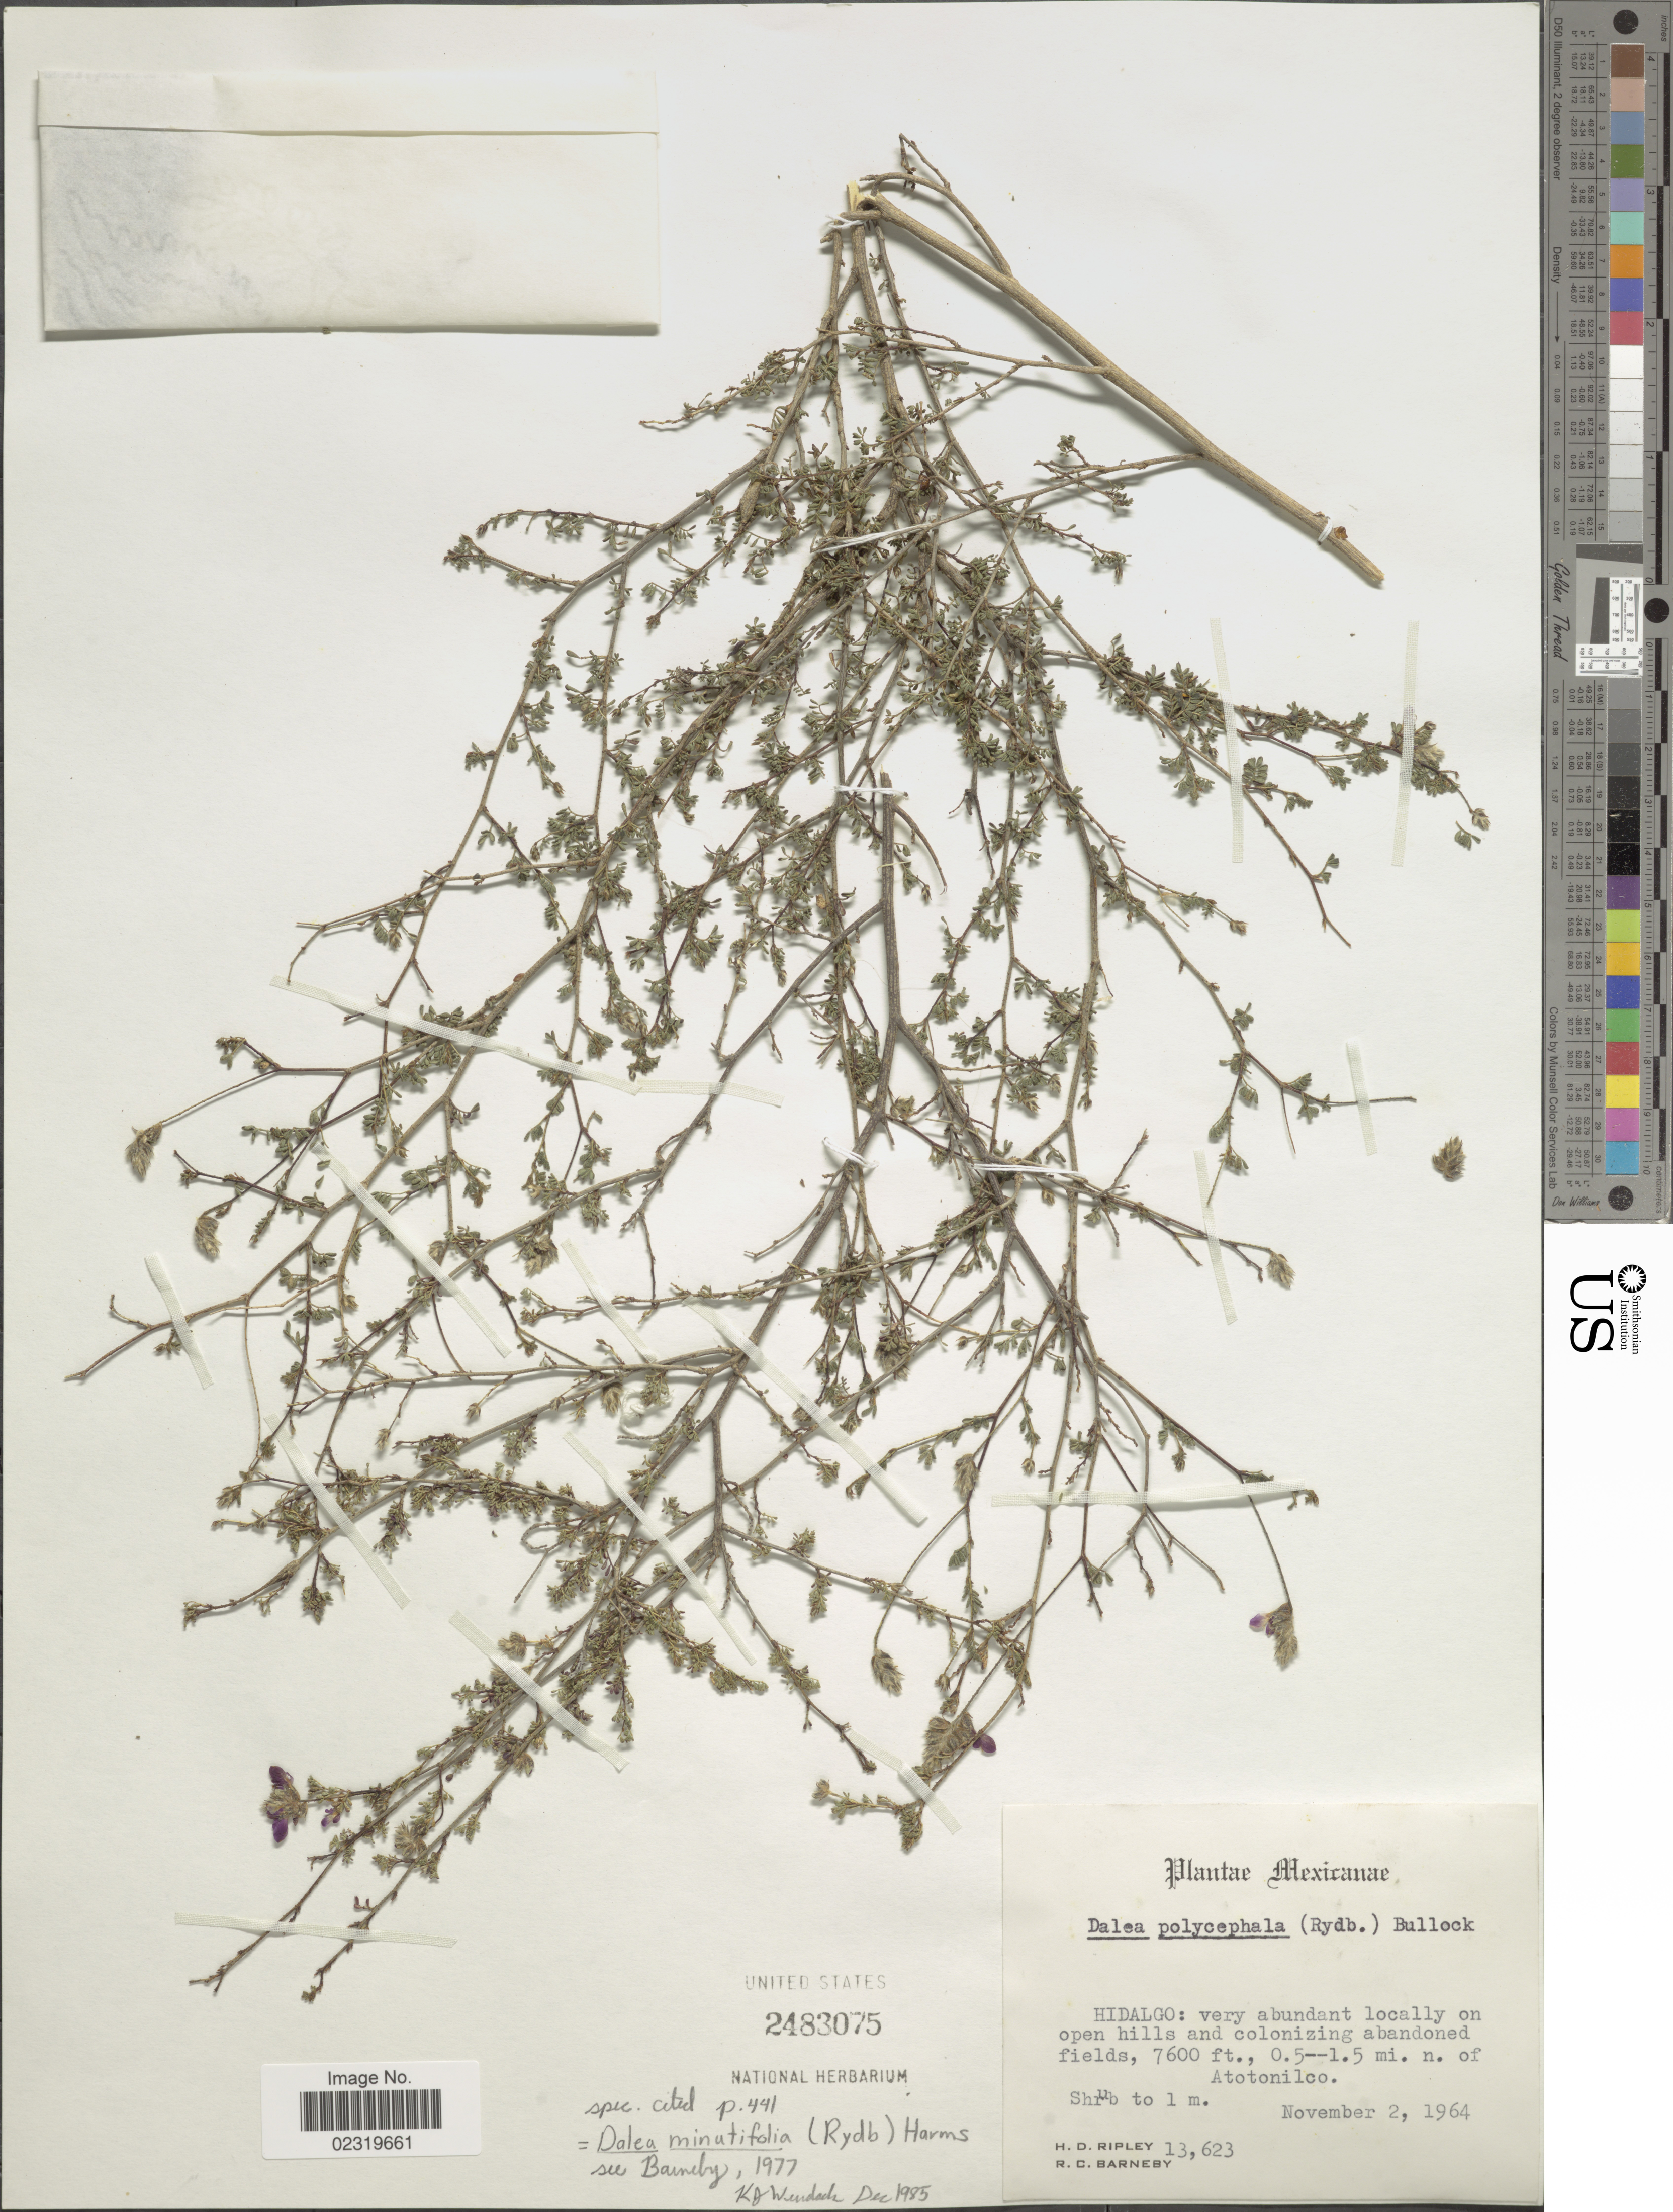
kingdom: Plantae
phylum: Tracheophyta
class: Magnoliopsida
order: Fabales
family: Fabaceae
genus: Dalea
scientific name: Dalea minutifolia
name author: (Rydb.) Harms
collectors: H. Ripley & R. C. Barneby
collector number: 13623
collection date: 1964-11-02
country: Mexico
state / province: Hidalgo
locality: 0.5-1.5 mi n. of Atotonilco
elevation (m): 2316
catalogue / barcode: US 2483075